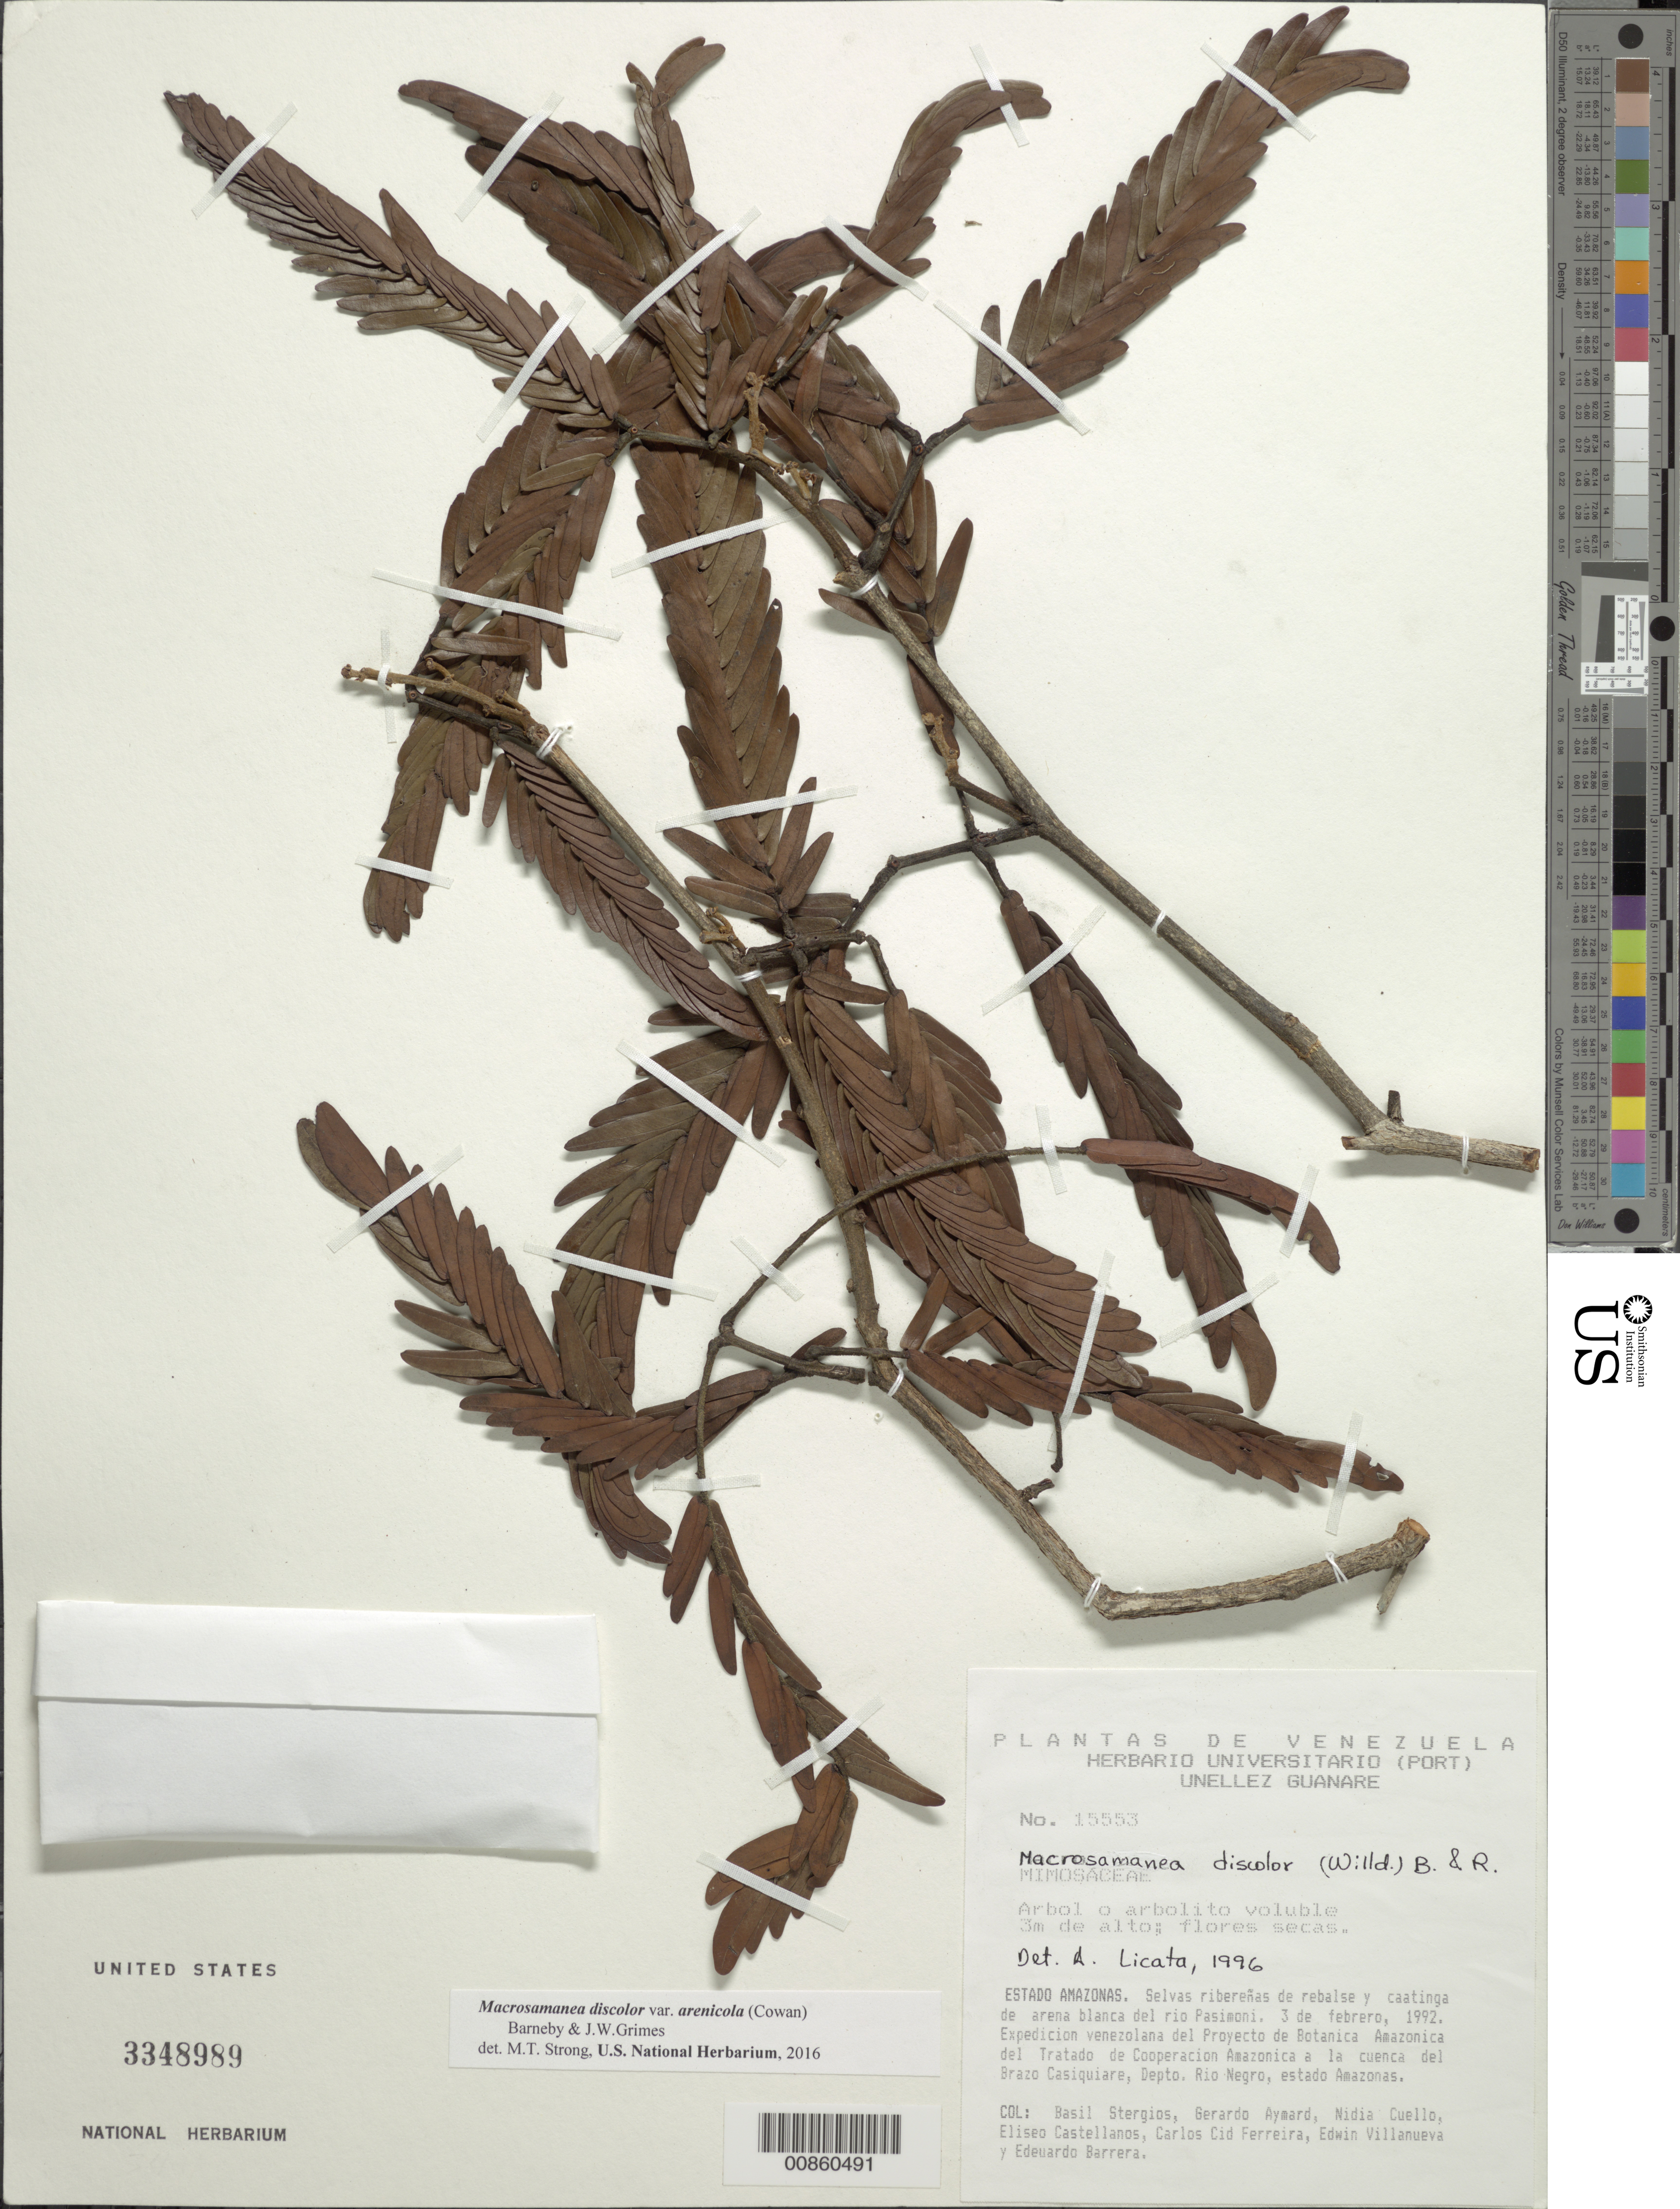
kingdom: Plantae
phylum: Tracheophyta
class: Magnoliopsida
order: Fabales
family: Fabaceae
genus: Macrosamanea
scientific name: Macrosamanea discolor var. arenicola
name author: (R.S. Cowan) Barneby & J.W. Grimes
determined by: Strong, M. T., (US), Smithsonian Institution - National Museum of Natural History (UNITED STATES)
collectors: B. G. Stergios, G. A. Aymard, N. L. Cuello, E. Castellanos, C. A. Cid Ferreira, E. Villanueva & E. Barrera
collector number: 15553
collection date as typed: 3-Feb-92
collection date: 1992-02-03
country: Venezuela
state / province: Amazonas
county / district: Río Negro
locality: Río Pasimoni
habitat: Selvas riberenas de rebalse y caatinga de arena blanca del río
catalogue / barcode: US 3348989